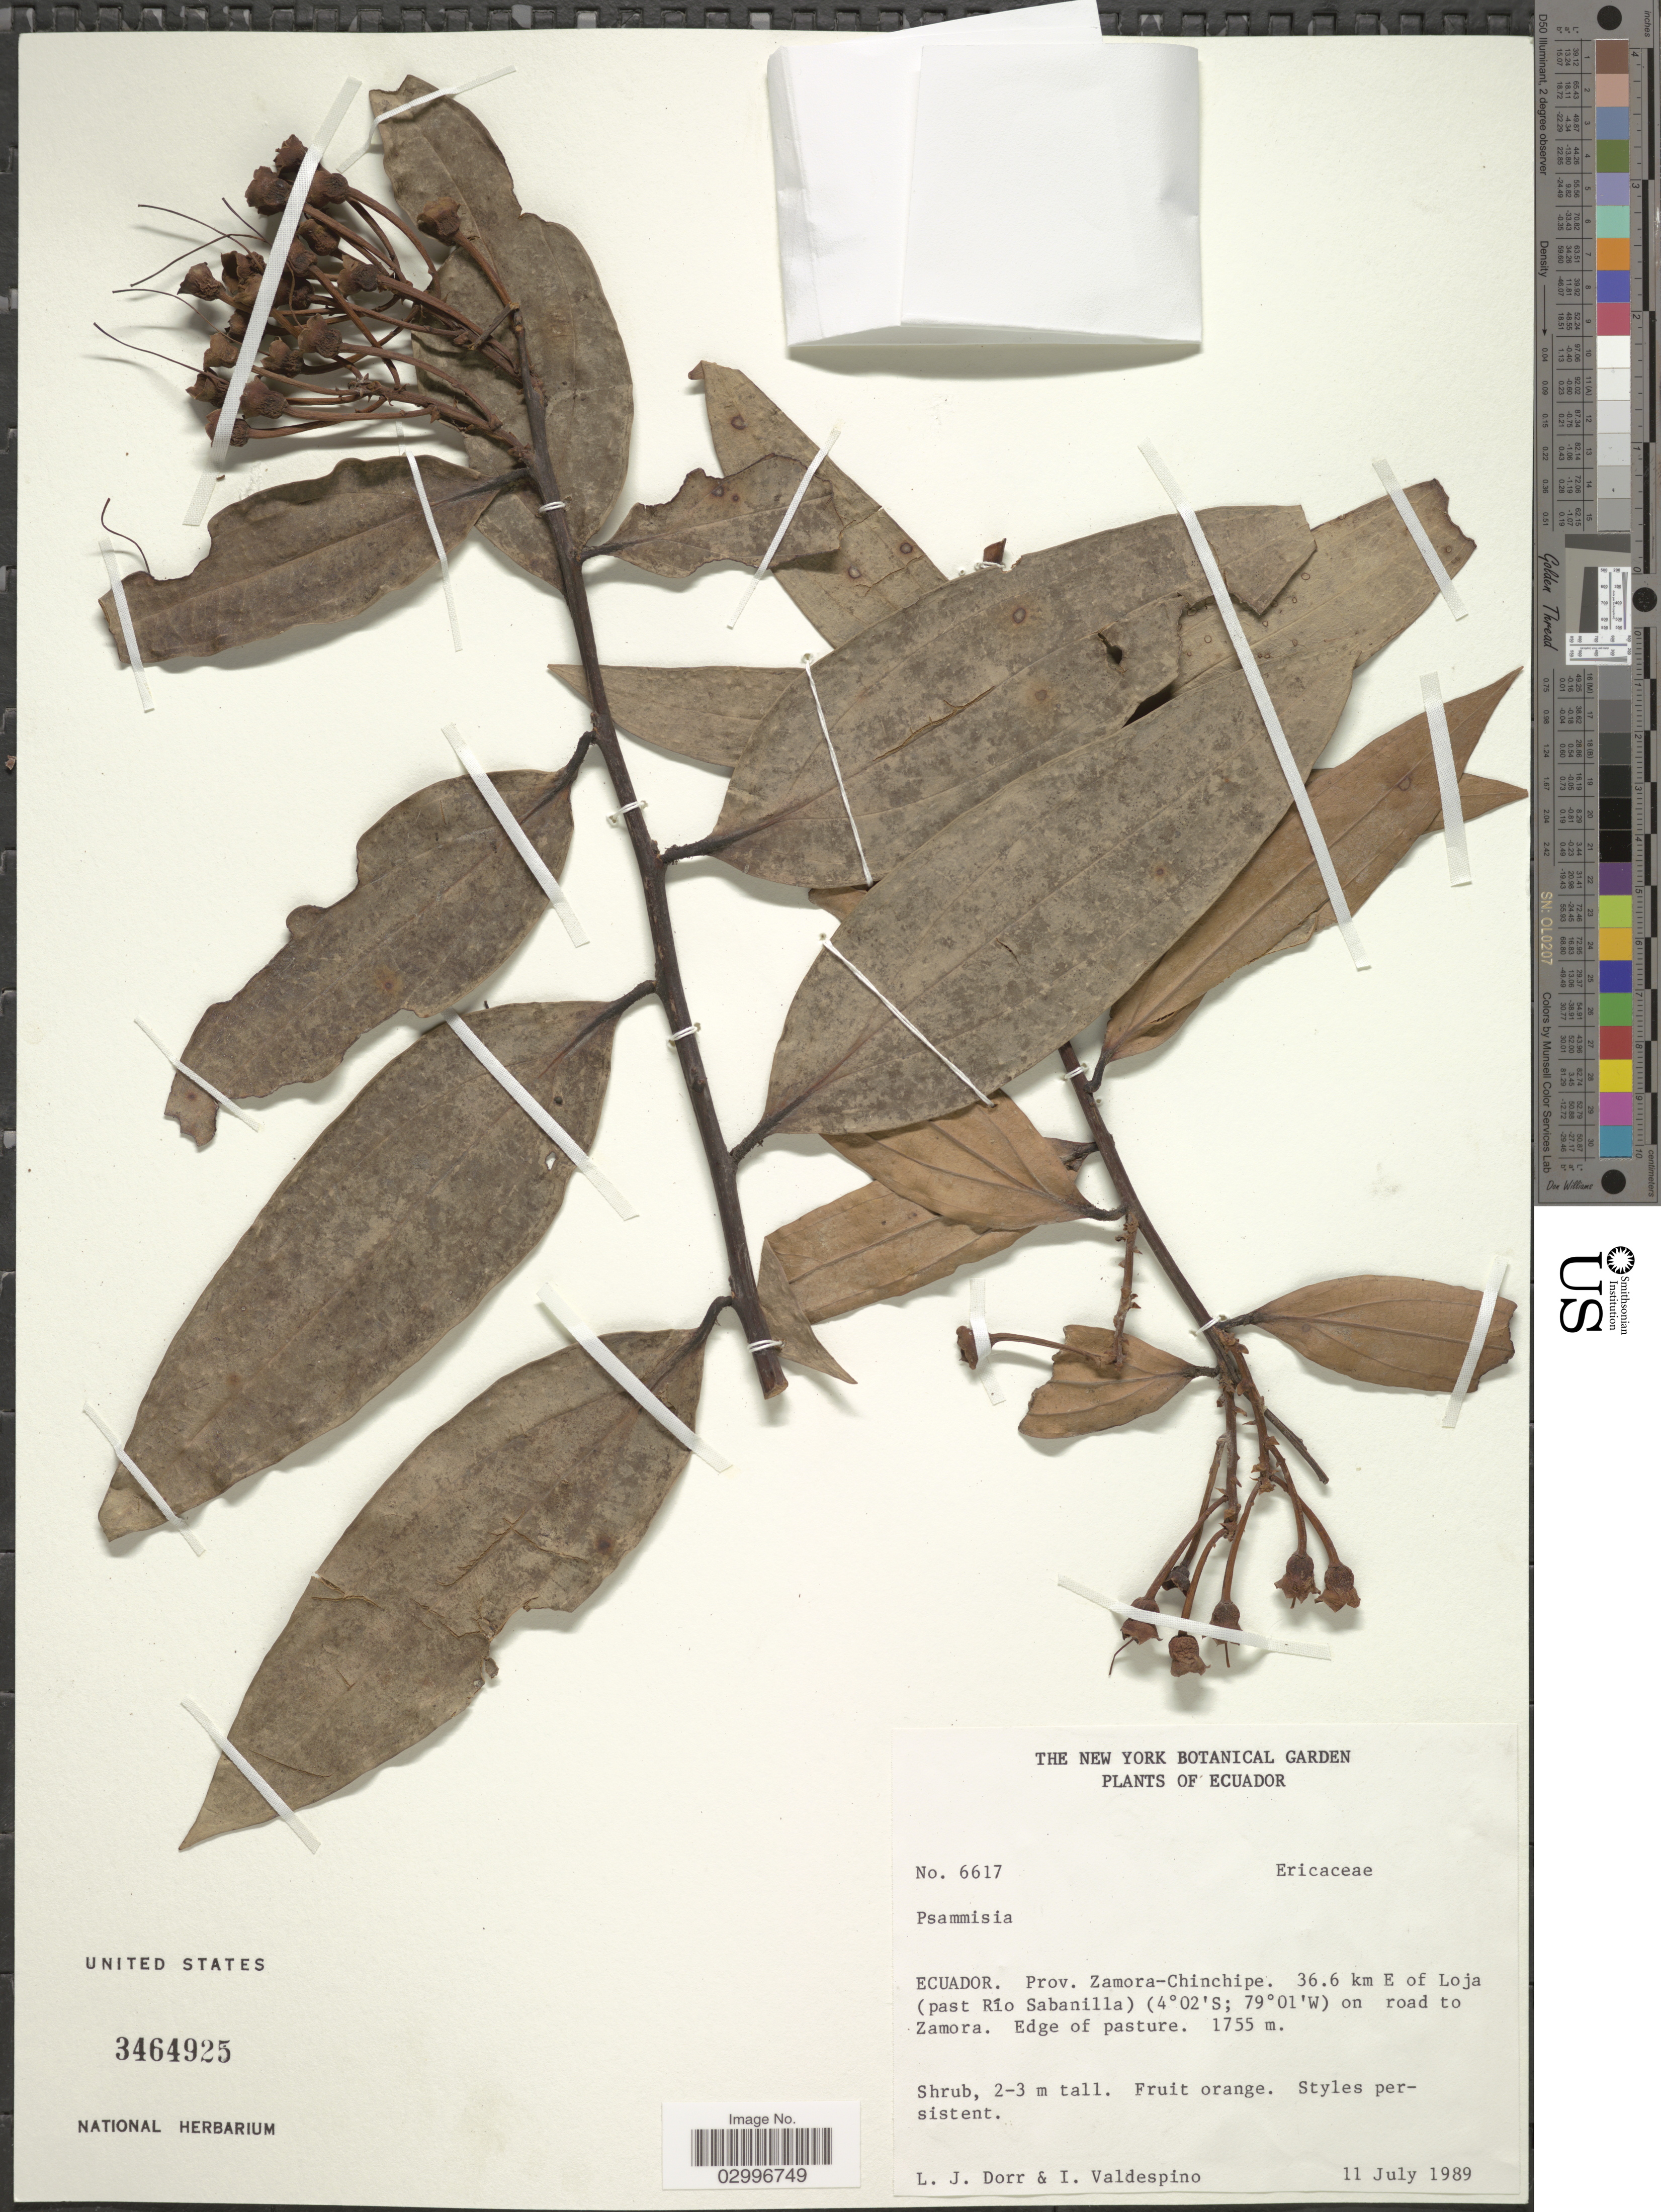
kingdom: Plantae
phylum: Tracheophyta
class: Magnoliopsida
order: Ericales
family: Ericaceae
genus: Psammisia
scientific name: Psammisia sp.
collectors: L. J. Dorr & I. Valdespino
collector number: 6617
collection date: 1989-07-11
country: Ecuador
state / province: Zamora-Chinchipe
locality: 36.6 km E of Loja (past Río Sabanilla) on road to Zamora. Edge of pasture.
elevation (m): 1755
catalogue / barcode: US 3464925